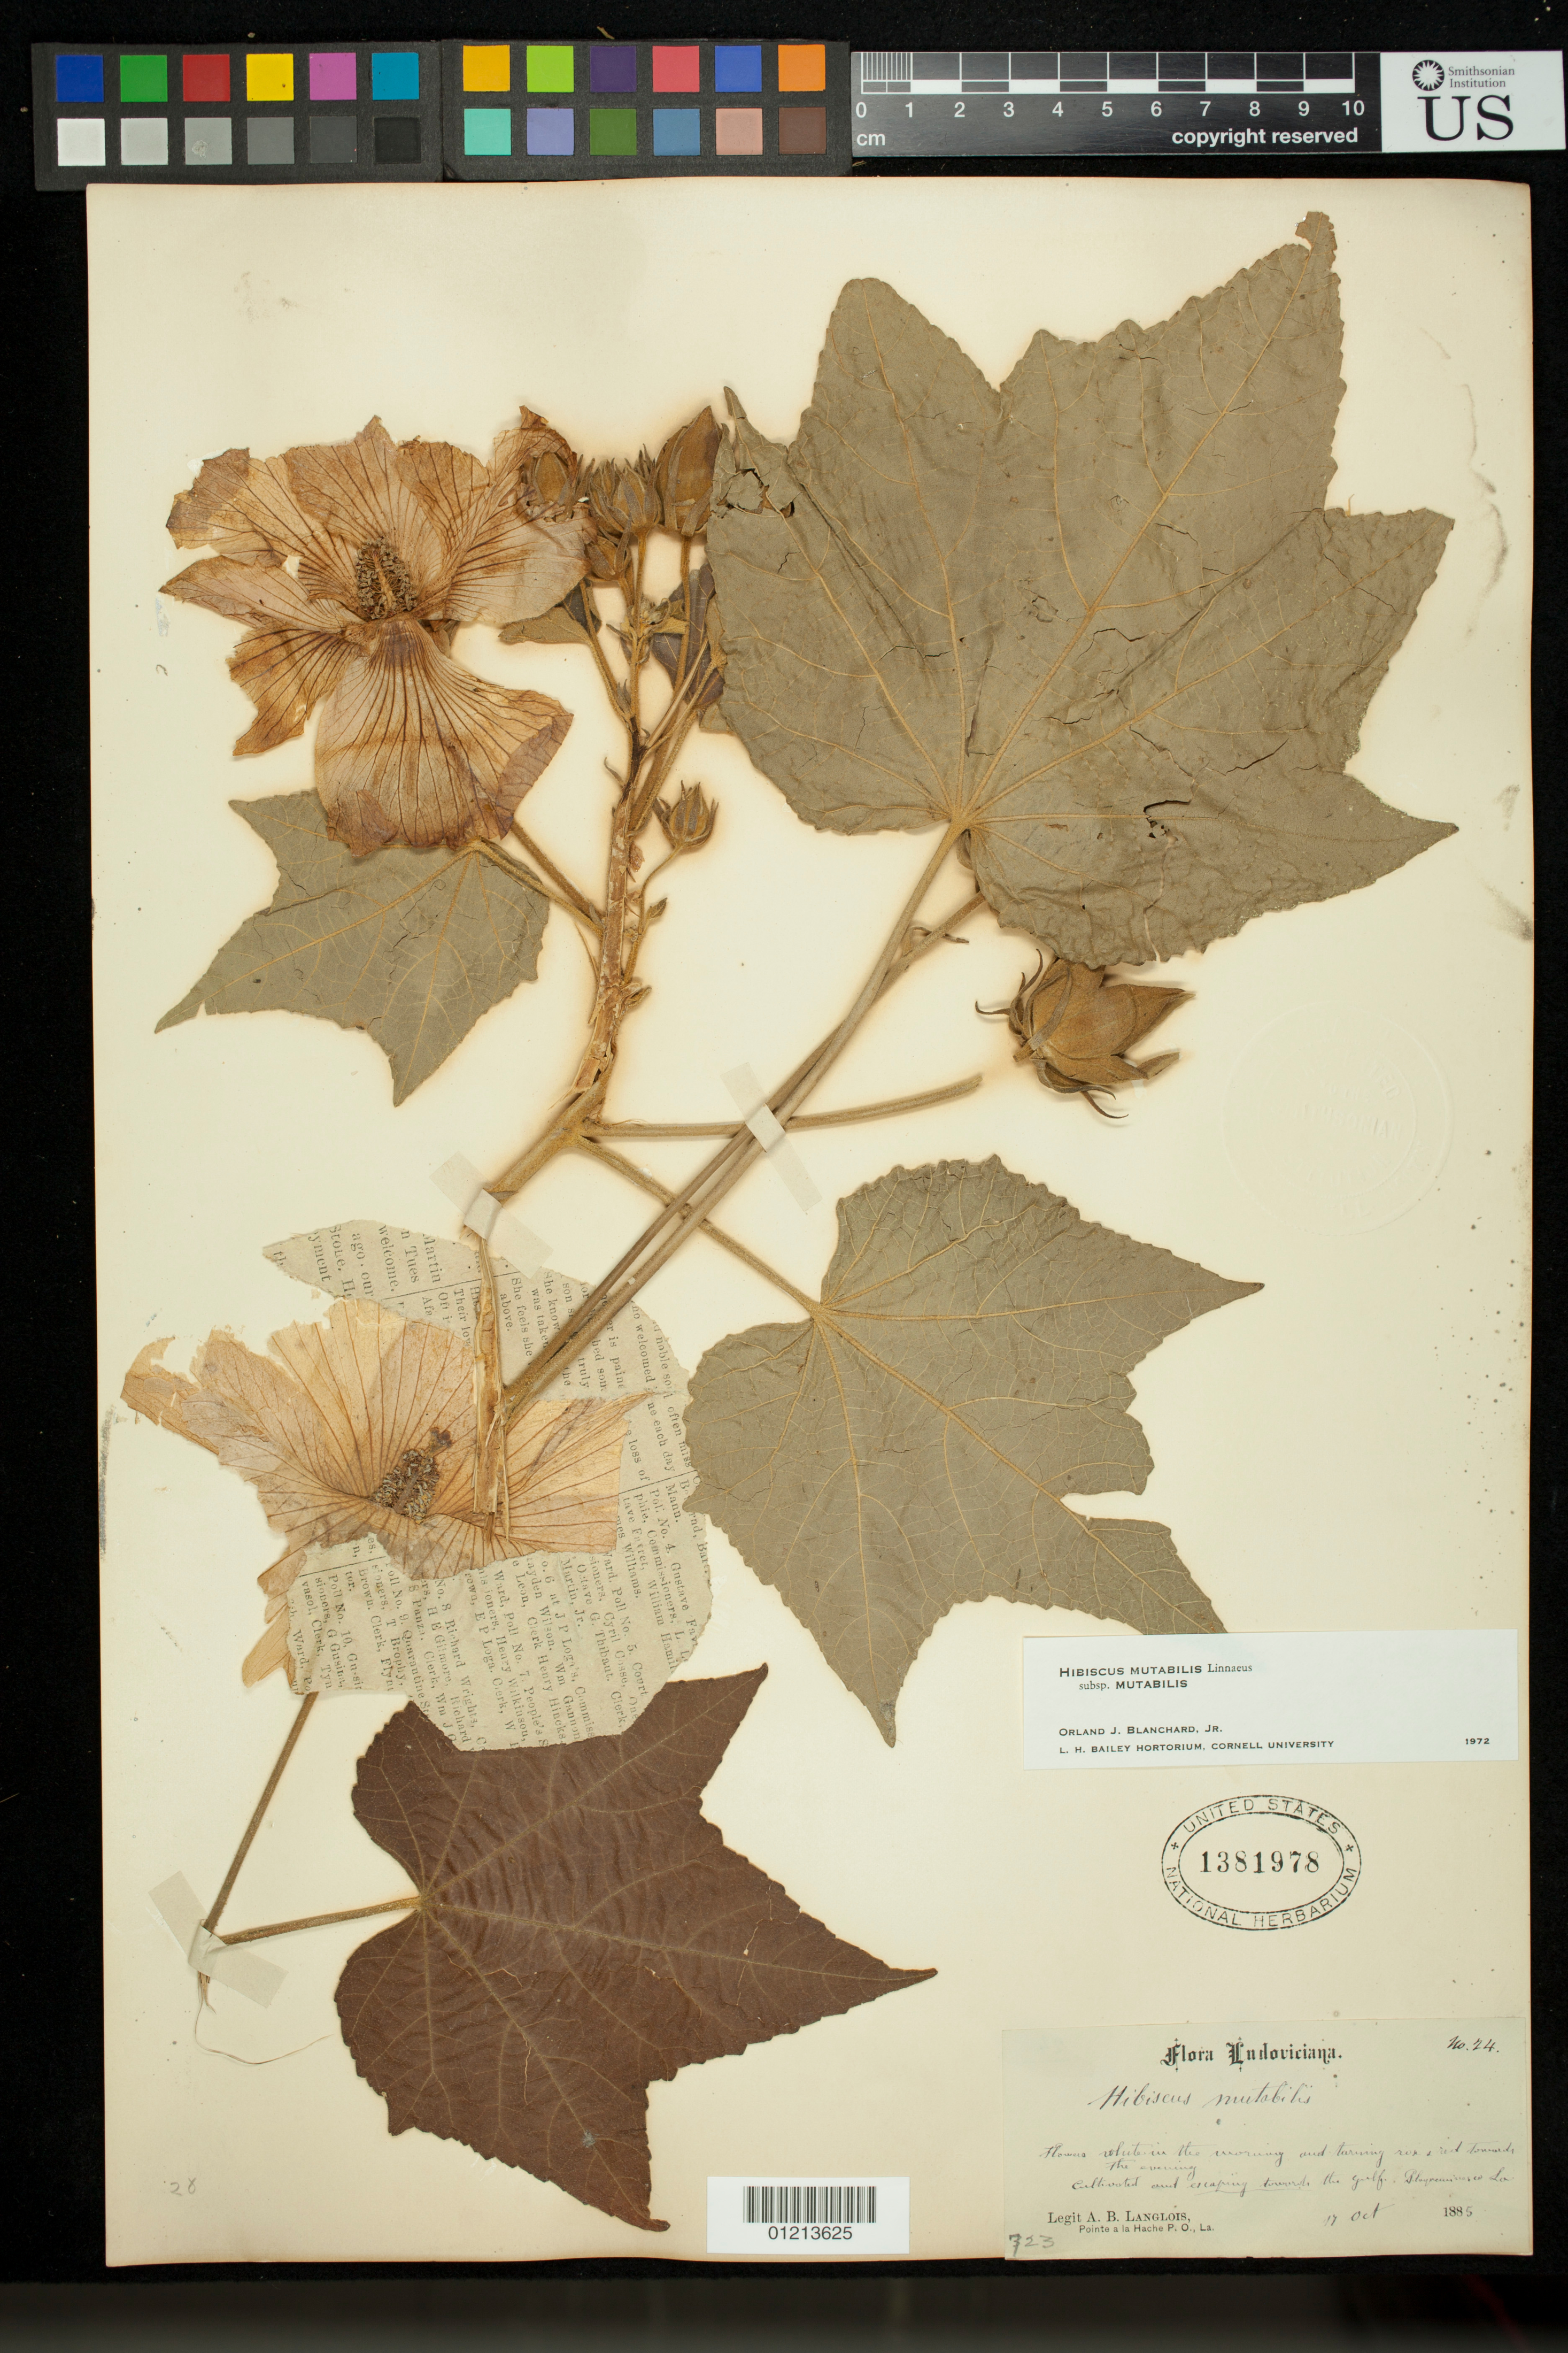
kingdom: Plantae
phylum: Tracheophyta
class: Magnoliopsida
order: Malvales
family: Malvaceae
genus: Hibiscus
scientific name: Hibiscus mutabilis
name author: L.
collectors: A. B. Langlois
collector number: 24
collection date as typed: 17 Oct 1885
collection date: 1885-10-17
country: United States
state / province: Louisiana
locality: Cultivated and escaping towards the gulf. Plaquemines, La.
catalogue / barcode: US 1381978